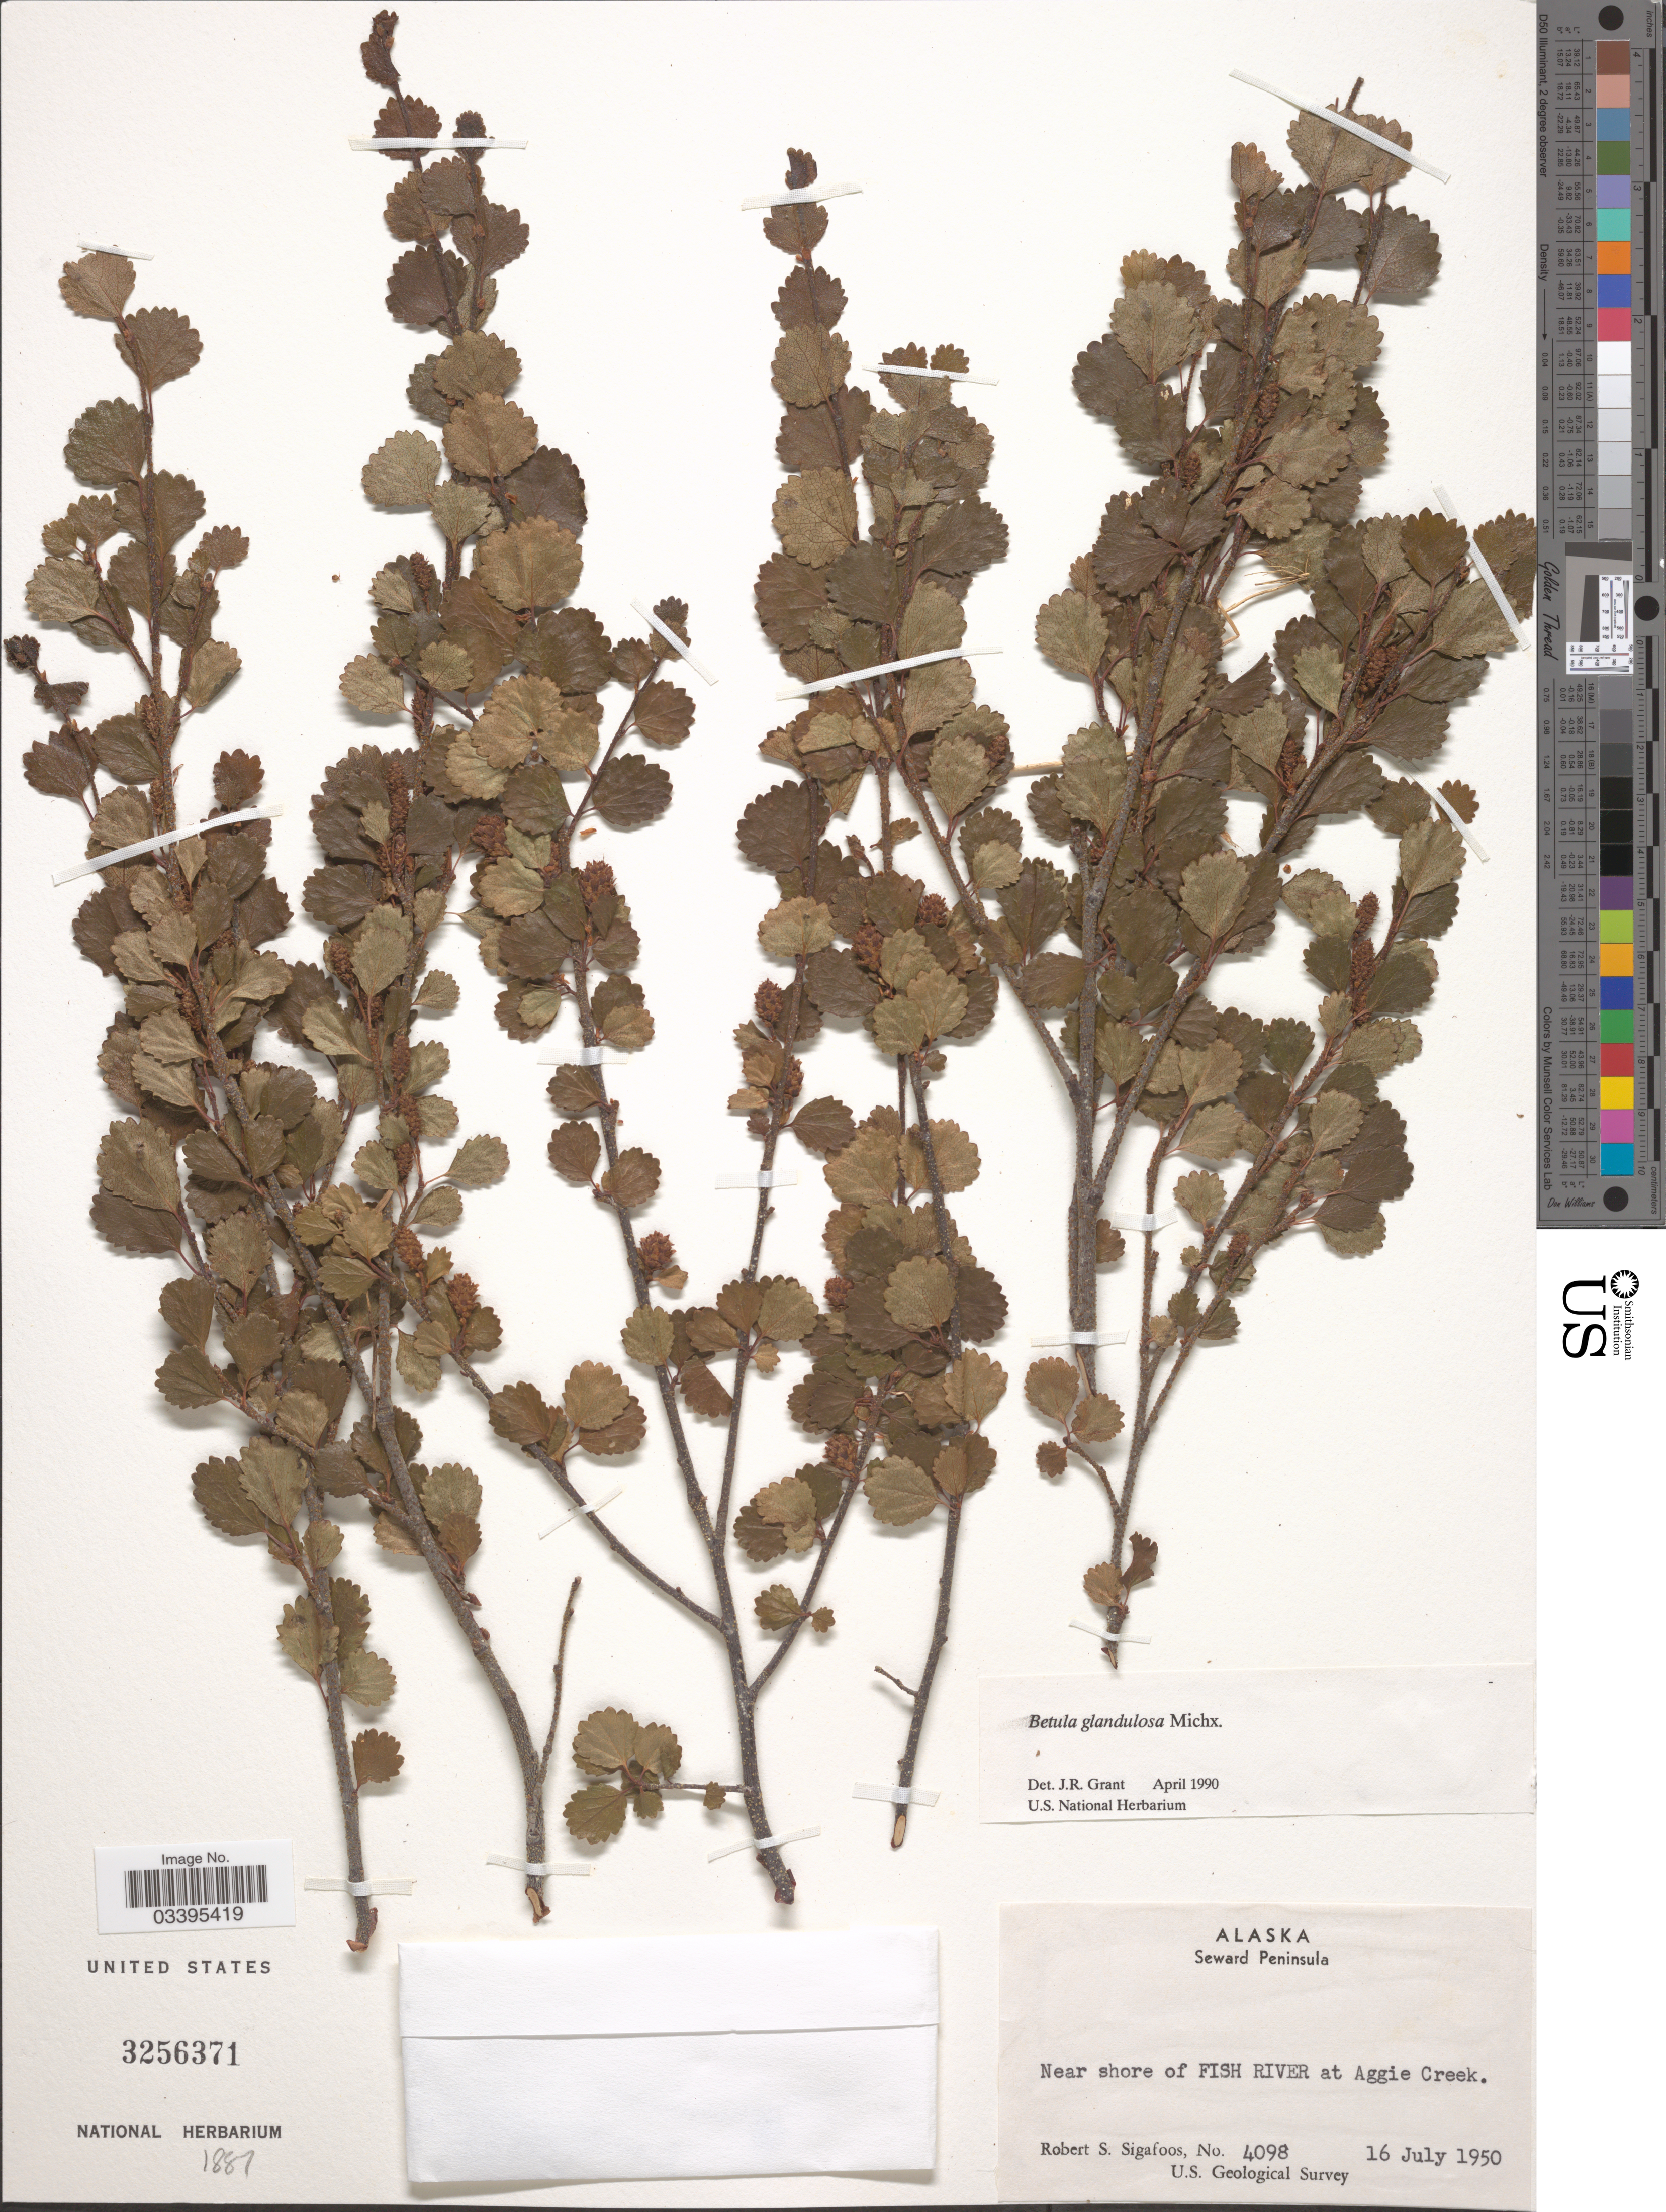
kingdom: Plantae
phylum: Tracheophyta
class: Magnoliopsida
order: Fagales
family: Betulaceae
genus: Betula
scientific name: Betula glandulosa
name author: Michx.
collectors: R. Sigafoos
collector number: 4098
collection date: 1950-07-16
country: United States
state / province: Alaska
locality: Seward Peninsula. Near shore of Fish River at Aggie Creek.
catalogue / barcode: US 3256371